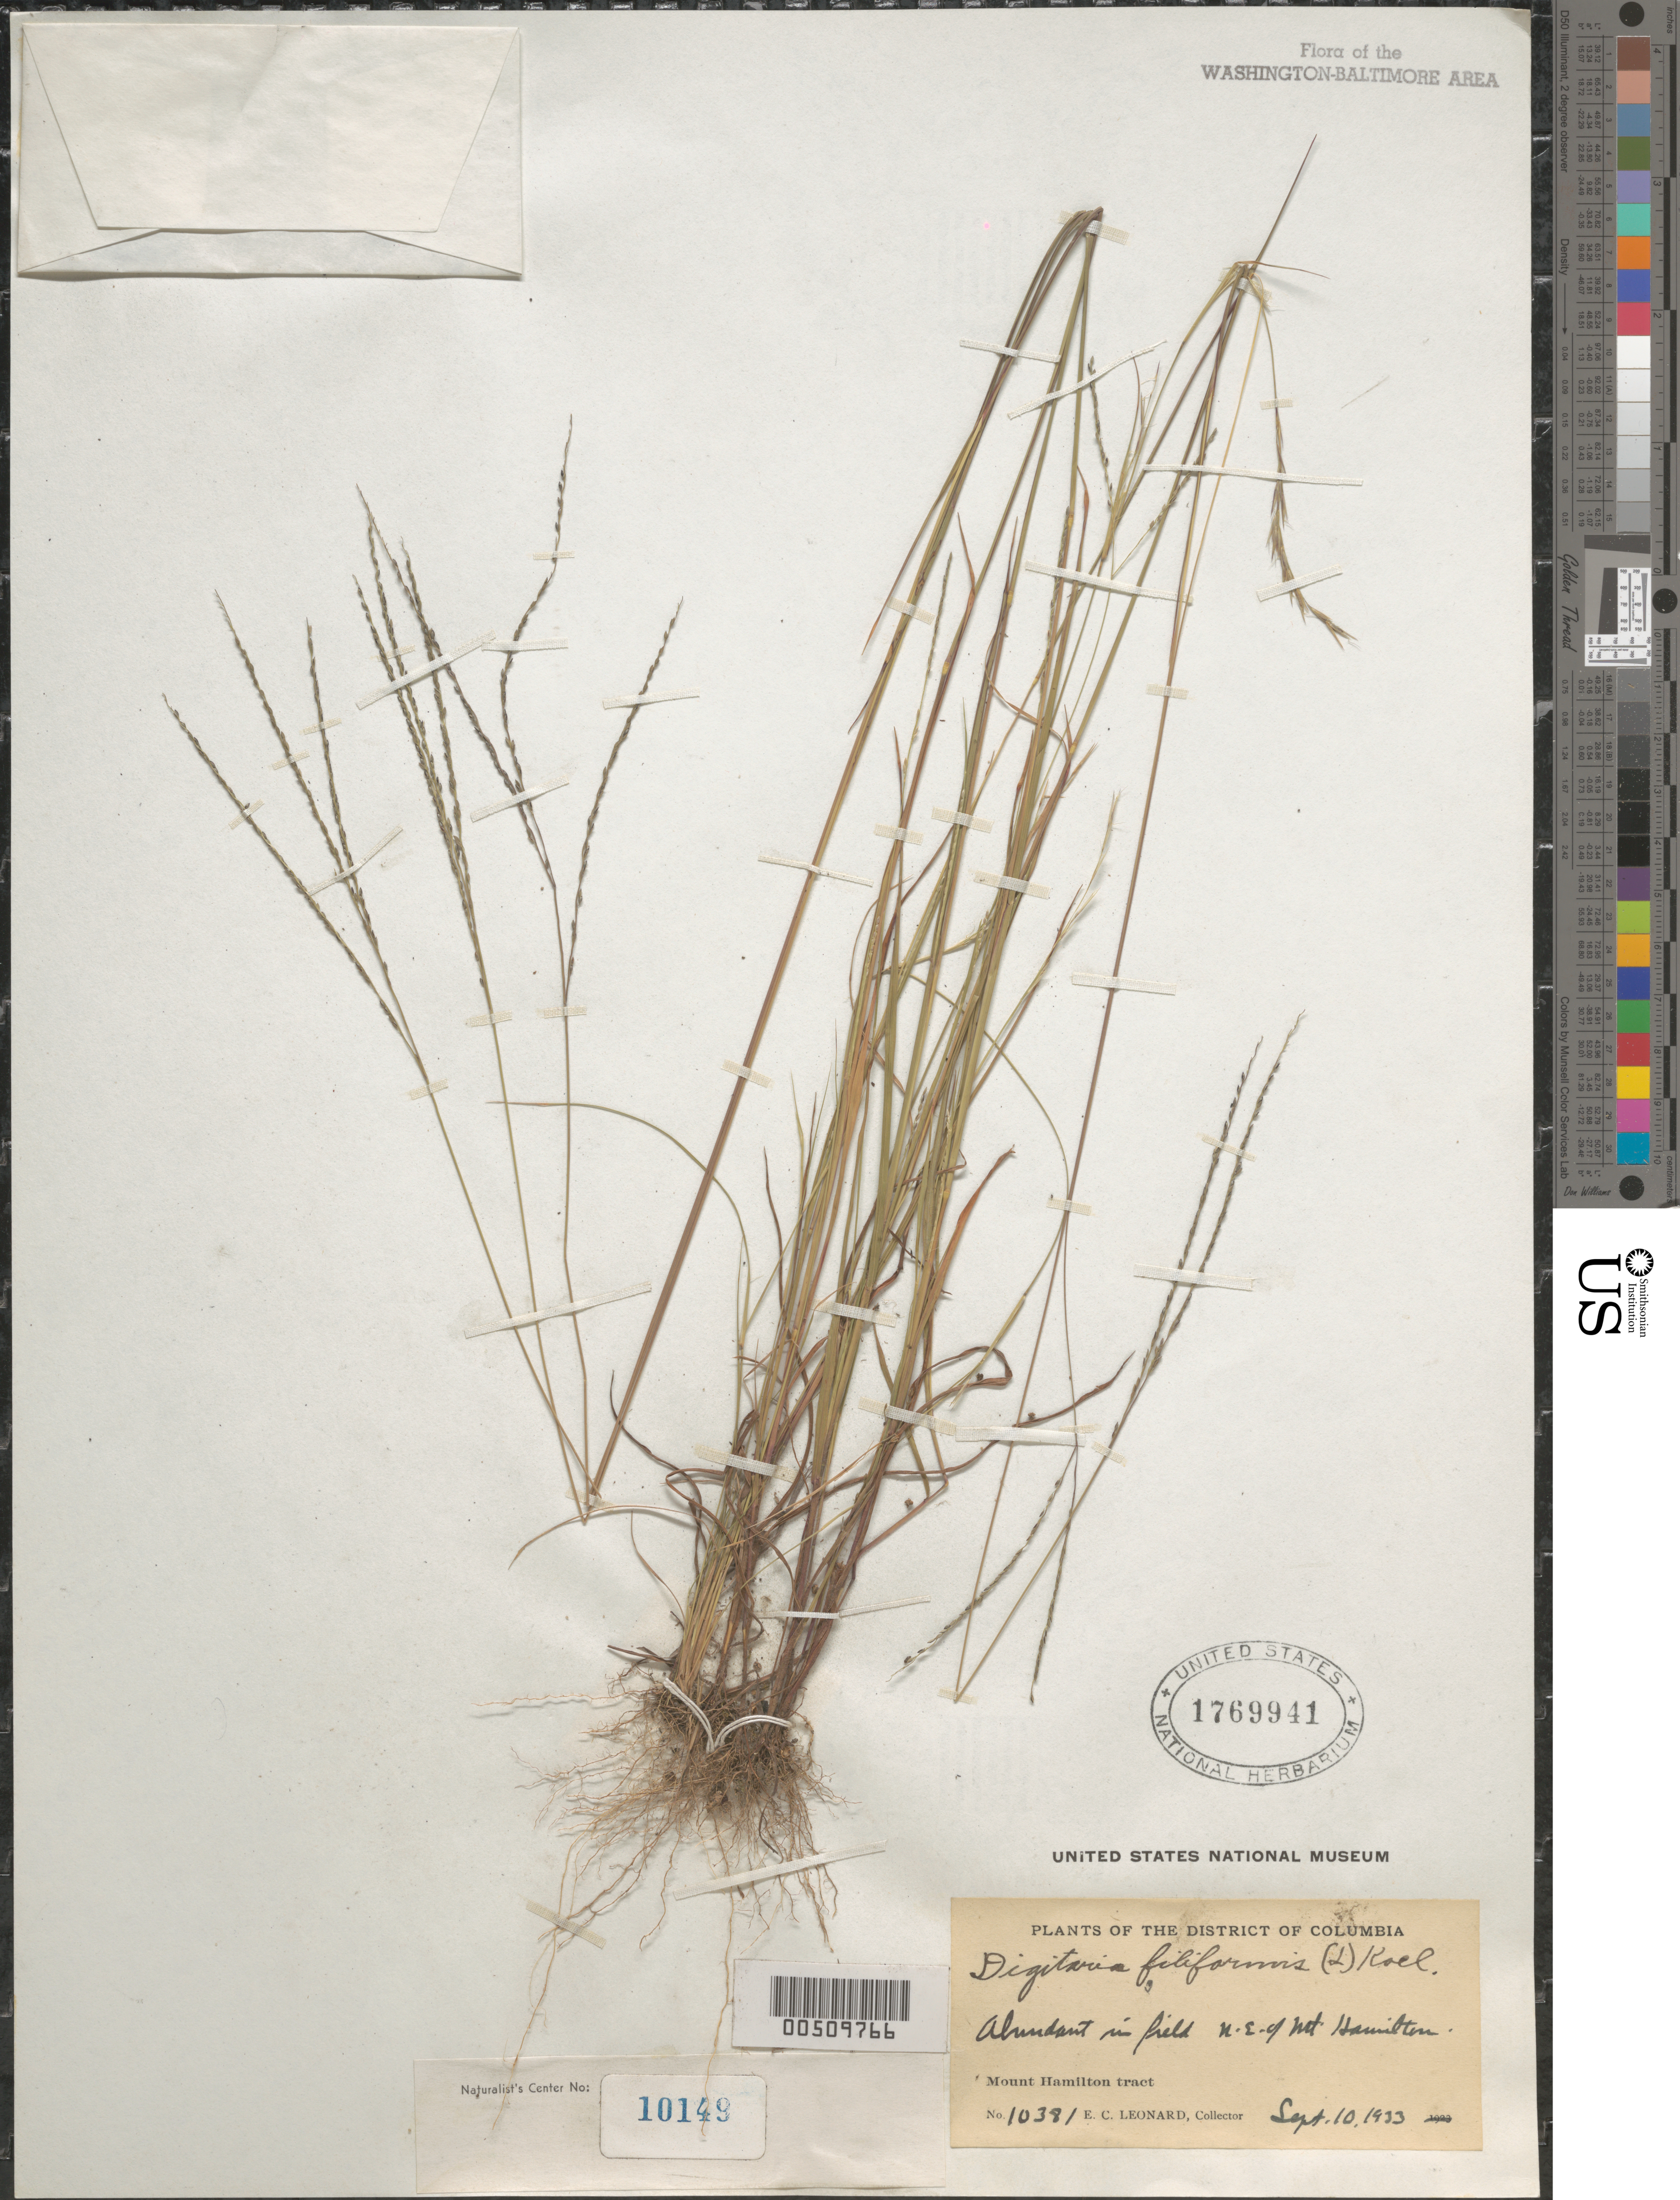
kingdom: Plantae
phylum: Tracheophyta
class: Liliopsida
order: Poales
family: Poaceae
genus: Digitaria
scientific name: Digitaria filiformis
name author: (L.) Koeler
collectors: E. C. Leonard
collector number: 10381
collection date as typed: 10 Sep 1933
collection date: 1933-09-10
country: United States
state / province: District of Columbia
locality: Mt Hamilton Tract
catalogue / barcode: US 1769941